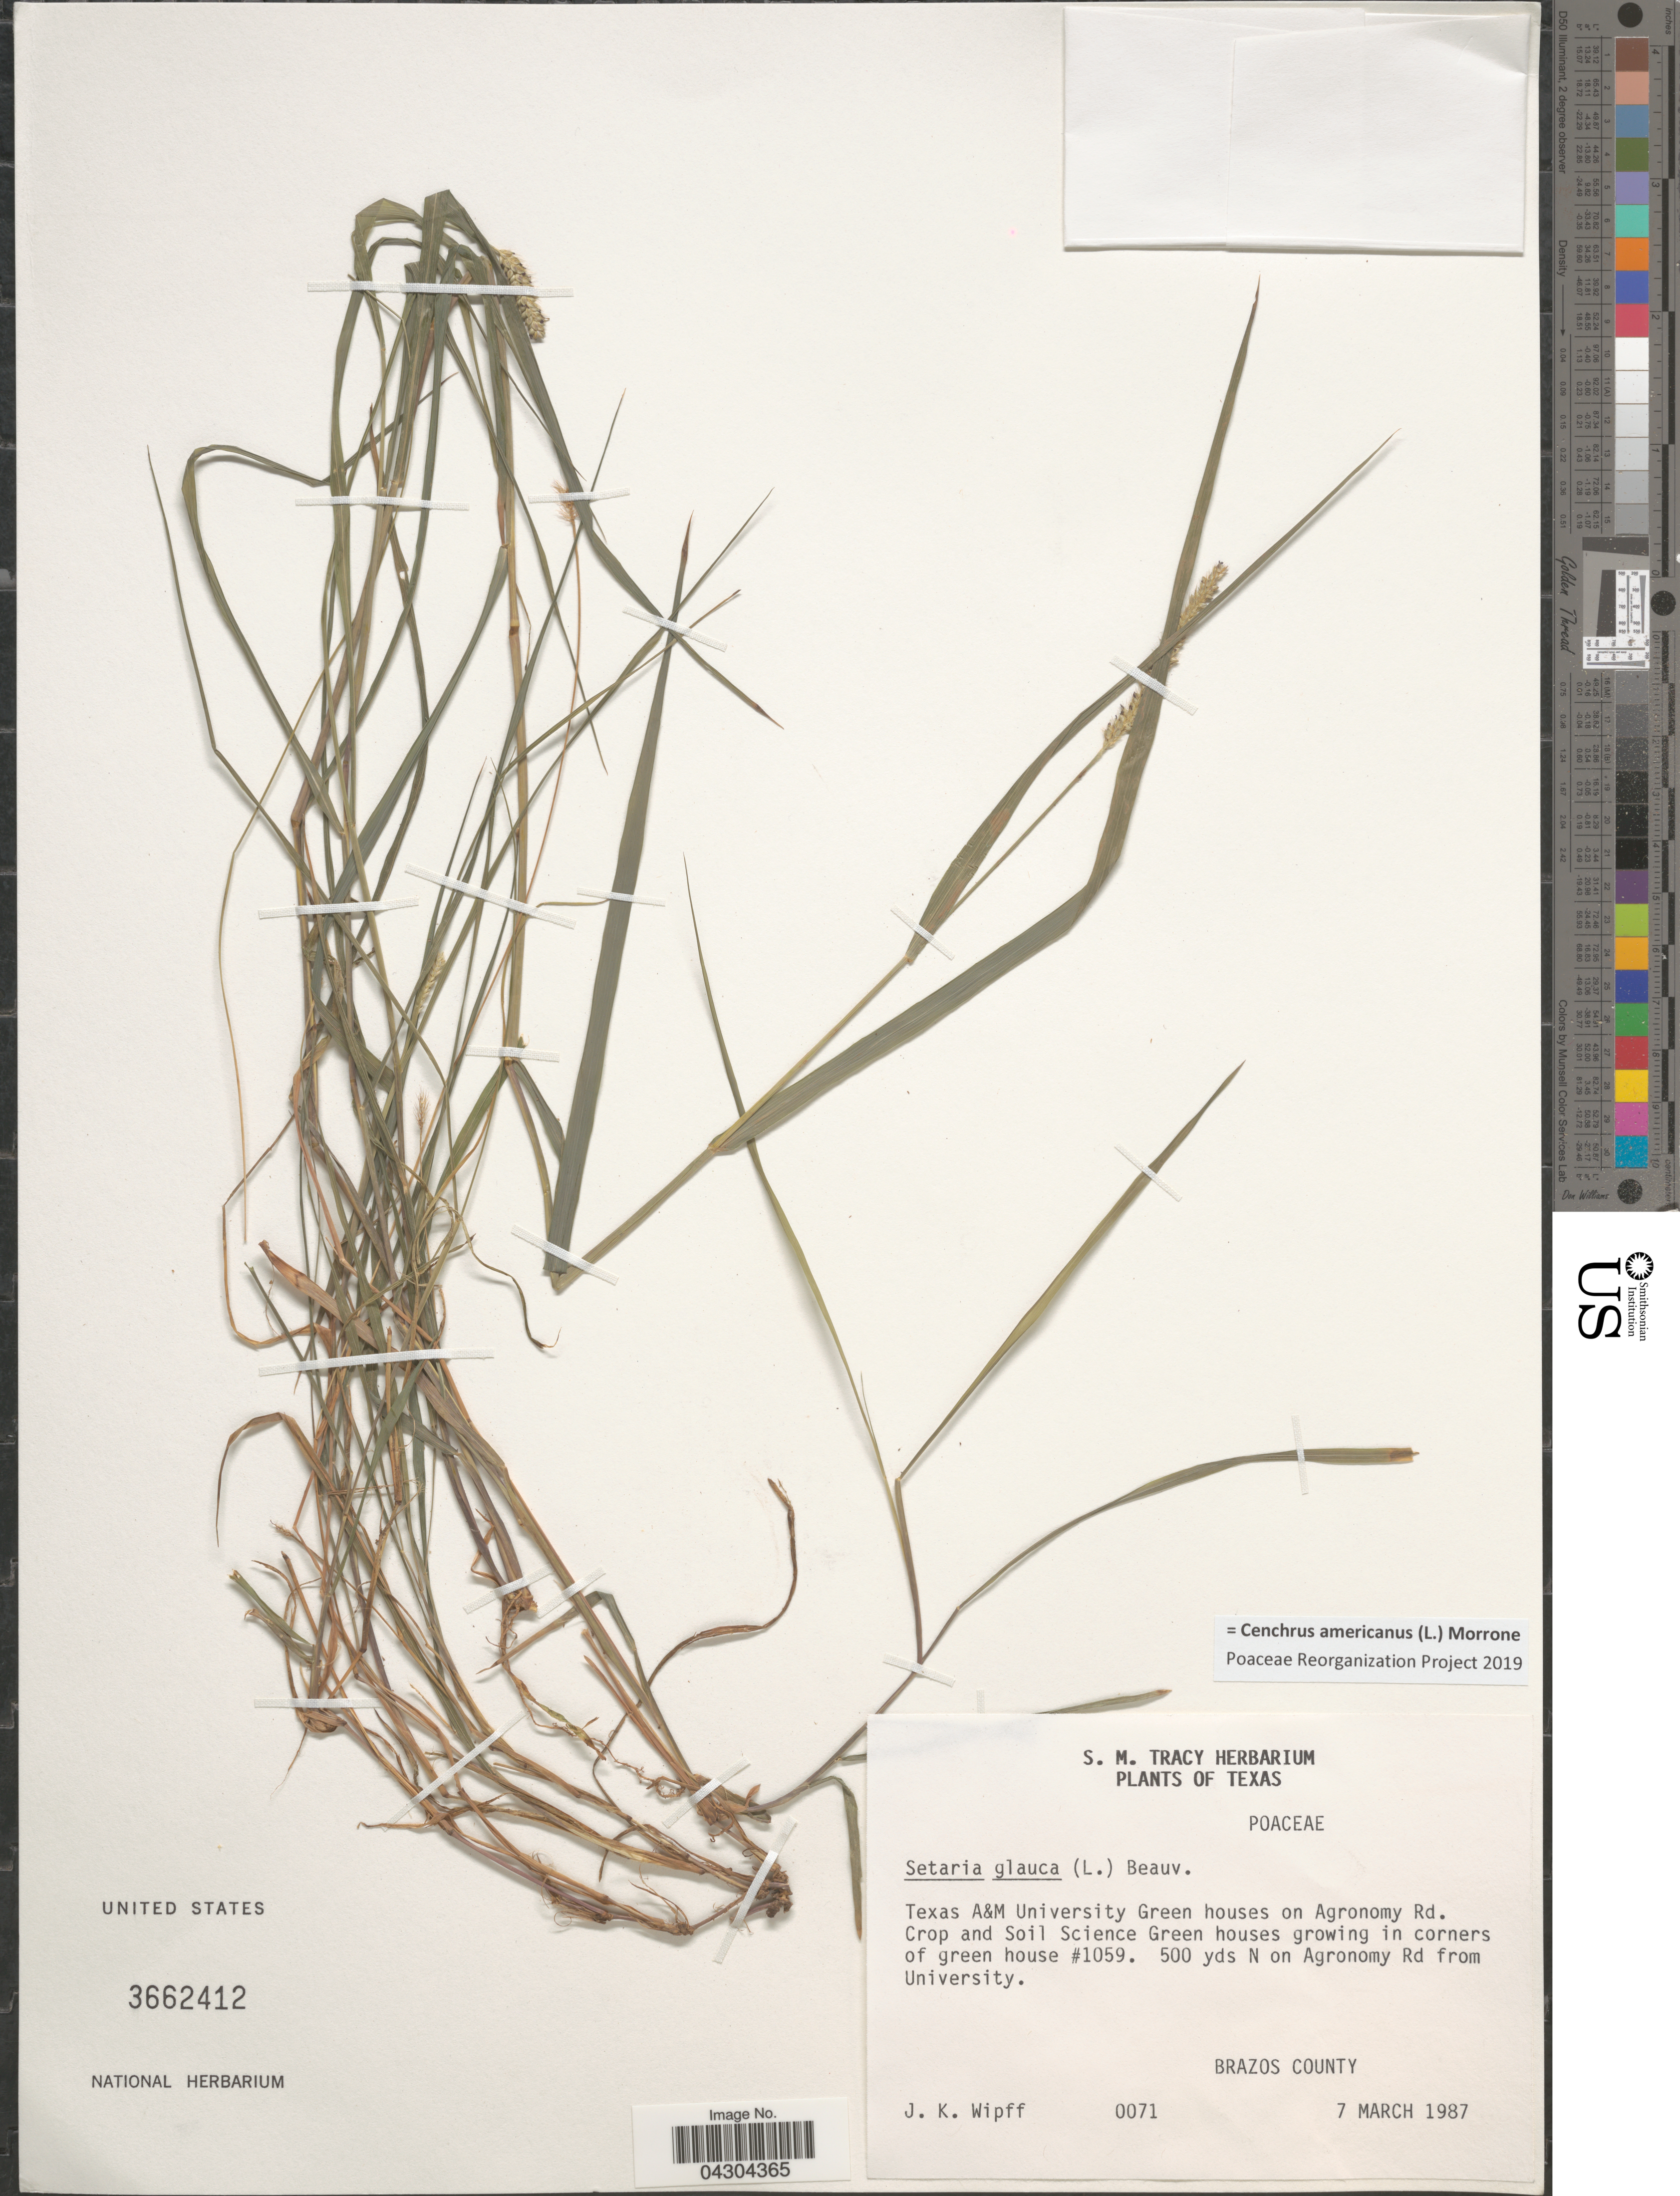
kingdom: Plantae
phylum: Tracheophyta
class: Liliopsida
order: Poales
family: Poaceae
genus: Setaria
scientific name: Setaria pumila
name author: (Poir.) Roem. & Schult.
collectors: J. K. Wipff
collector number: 0071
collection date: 1987-03-07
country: United States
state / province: Texas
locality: Texas A&M University Green houses on Agronomy Rd. Crop and Soil Science Green houses growing in corners of green house #1059. 500 yds N on Agronomy Rd from University. Brazos County.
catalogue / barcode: US 3662412